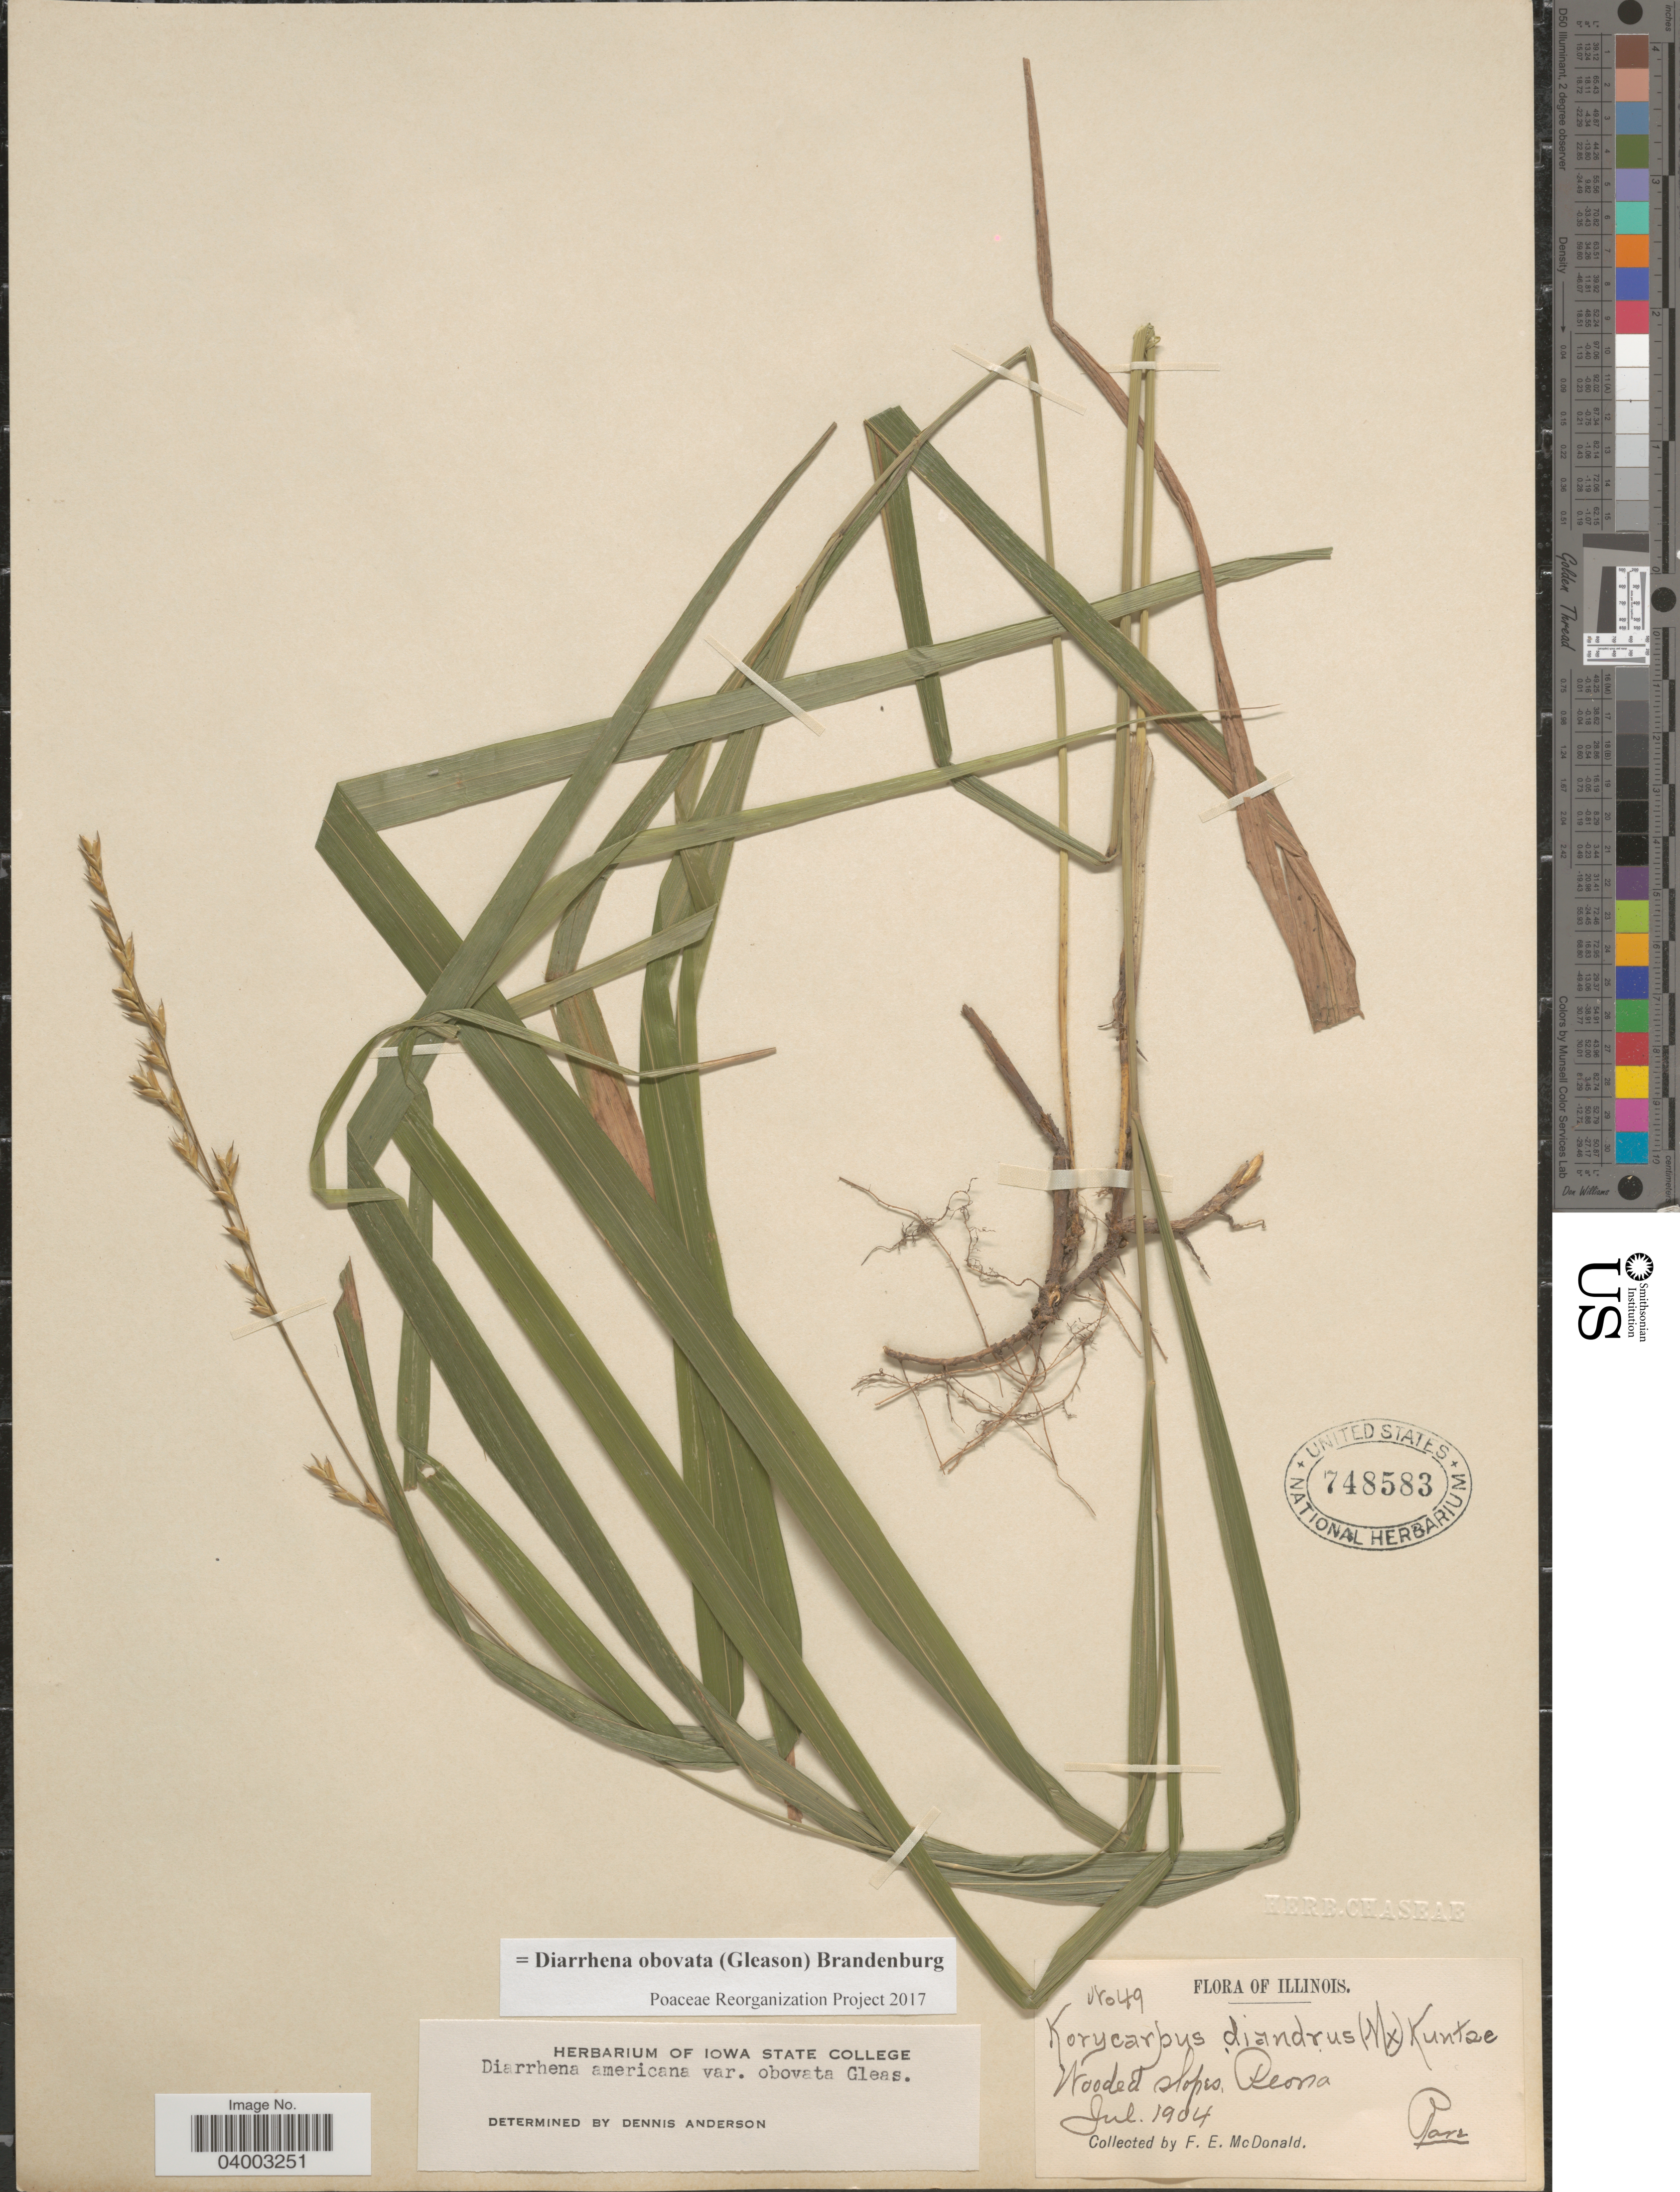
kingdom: Plantae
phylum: Tracheophyta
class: Liliopsida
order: Poales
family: Poaceae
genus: Diarrhena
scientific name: Diarrhena obovata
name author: (Gleason) Brandenburg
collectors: F. E. McDonald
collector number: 49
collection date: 1904-07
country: United States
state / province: Illinois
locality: Wooded slopes, Peoria.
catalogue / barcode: US 748583